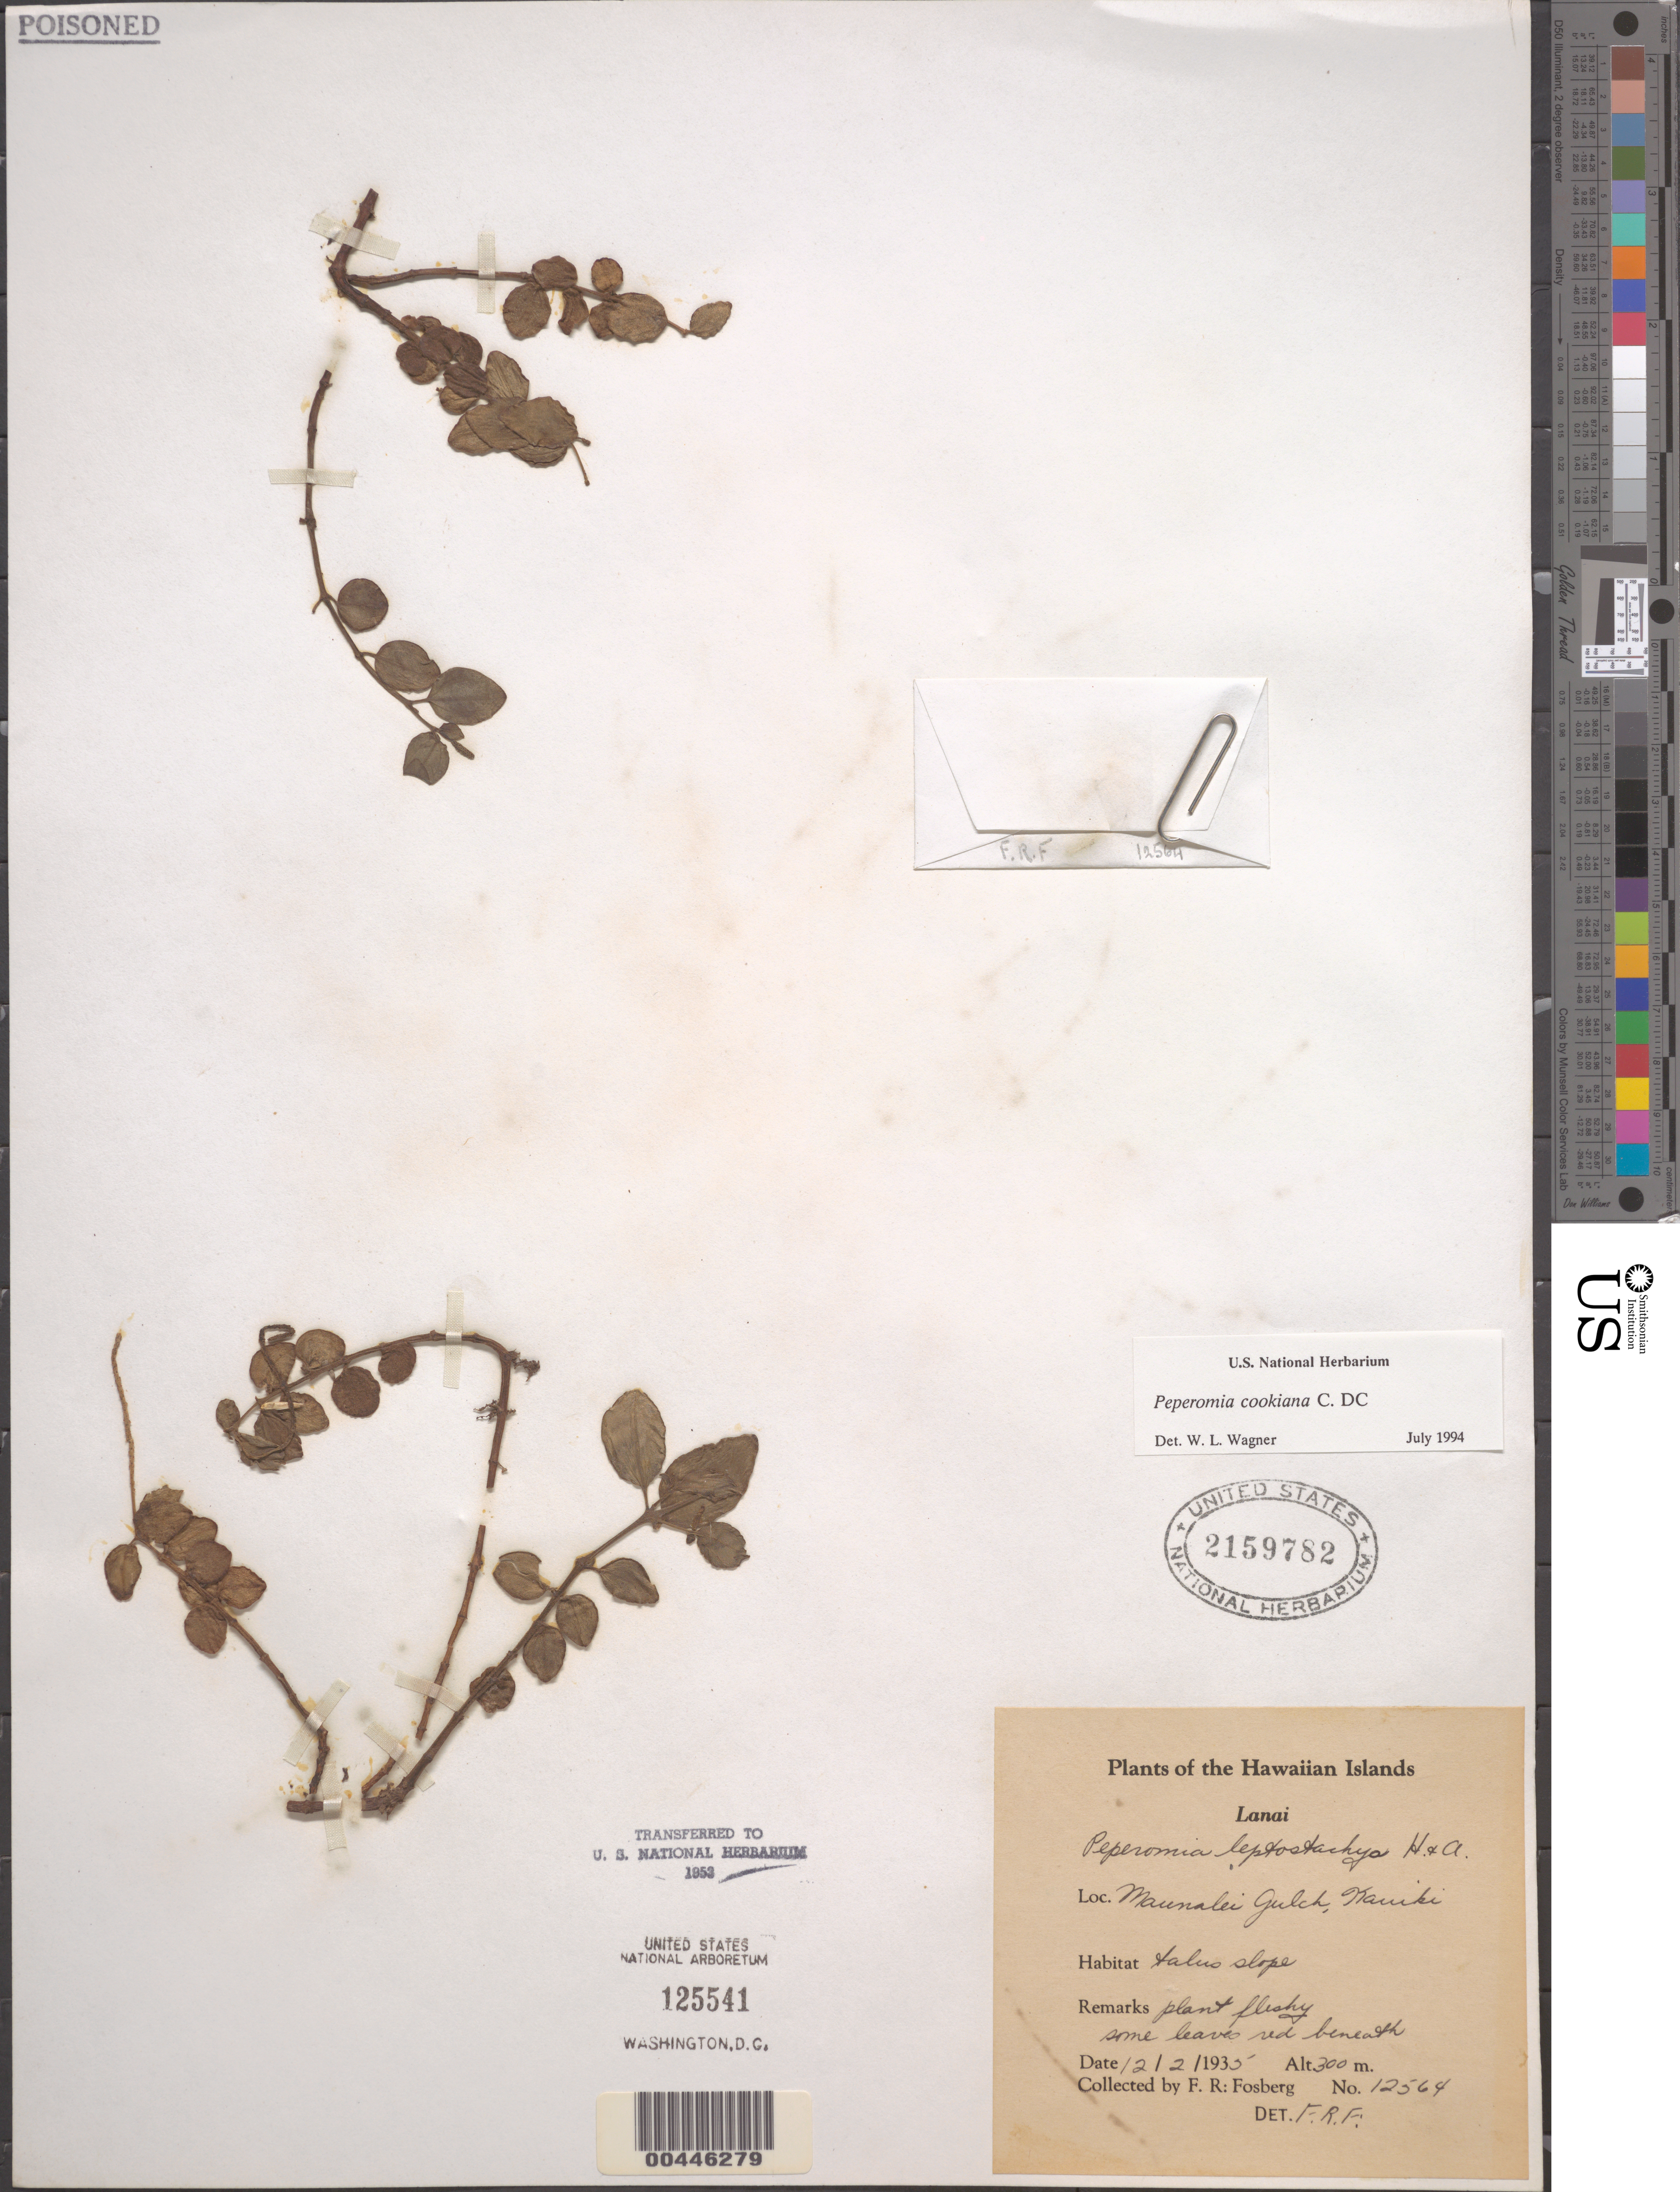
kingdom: Plantae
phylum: Tracheophyta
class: Magnoliopsida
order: Piperales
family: Piperaceae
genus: Peperomia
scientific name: Peperomia cookiana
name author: C. DC.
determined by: Wagner, W. L., (BOT), Smithsonian Institution - National Museum of Natural History (UNITED STATES)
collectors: F. R. Fosberg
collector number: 12564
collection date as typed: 12 Feb 1935 or 2 Dec 1935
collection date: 1935-02-12 or 1935-12-02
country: United States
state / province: Hawaii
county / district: Maui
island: Lana'i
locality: Maunalei Gulch, Kauiki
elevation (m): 300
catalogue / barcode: US 2159782